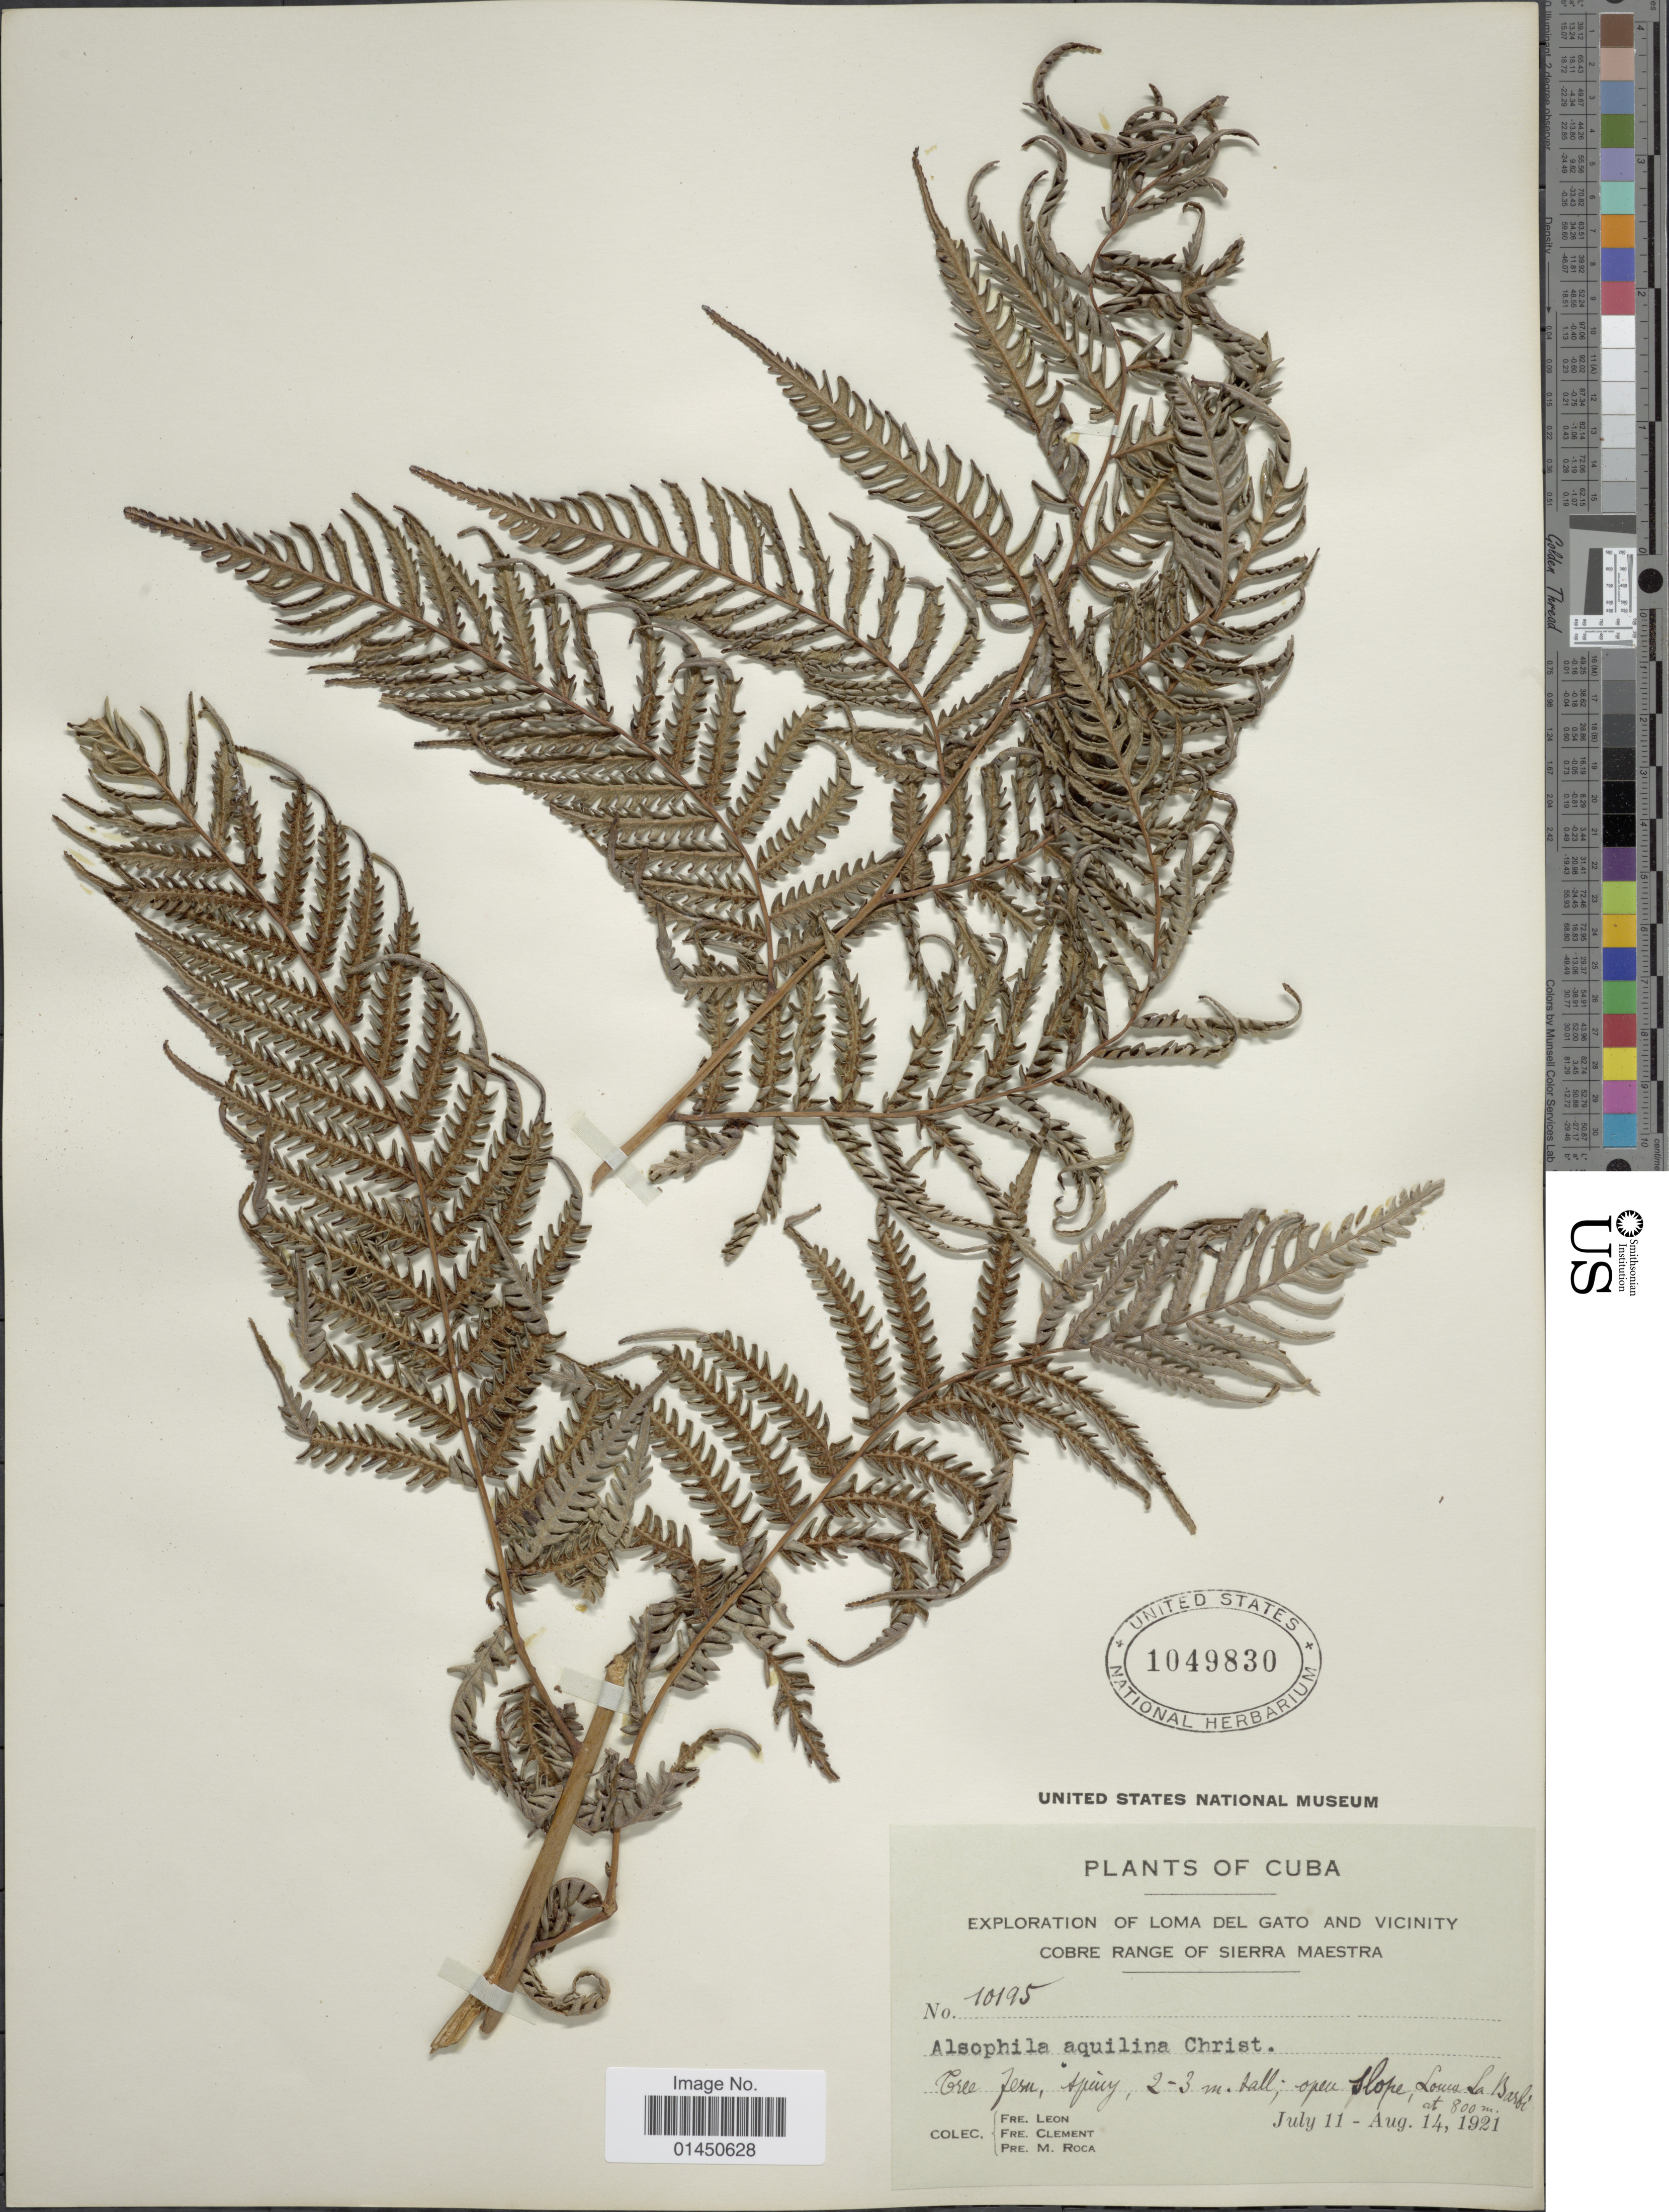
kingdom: Plantae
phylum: Tracheophyta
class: Polypodiopsida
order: Cyatheales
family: Cyatheaceae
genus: Cyathea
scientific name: Cyathea parvula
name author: (Jenman) Domin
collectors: Bro. León, Bro. Clemente & M. Roca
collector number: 10195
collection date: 1921-07-11/1921-08-14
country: Cuba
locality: Loma del Gato and vicinity, Cobre Range of Sierra Maestra, open slope, Loma La Barbi.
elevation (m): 800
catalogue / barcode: US 1049830